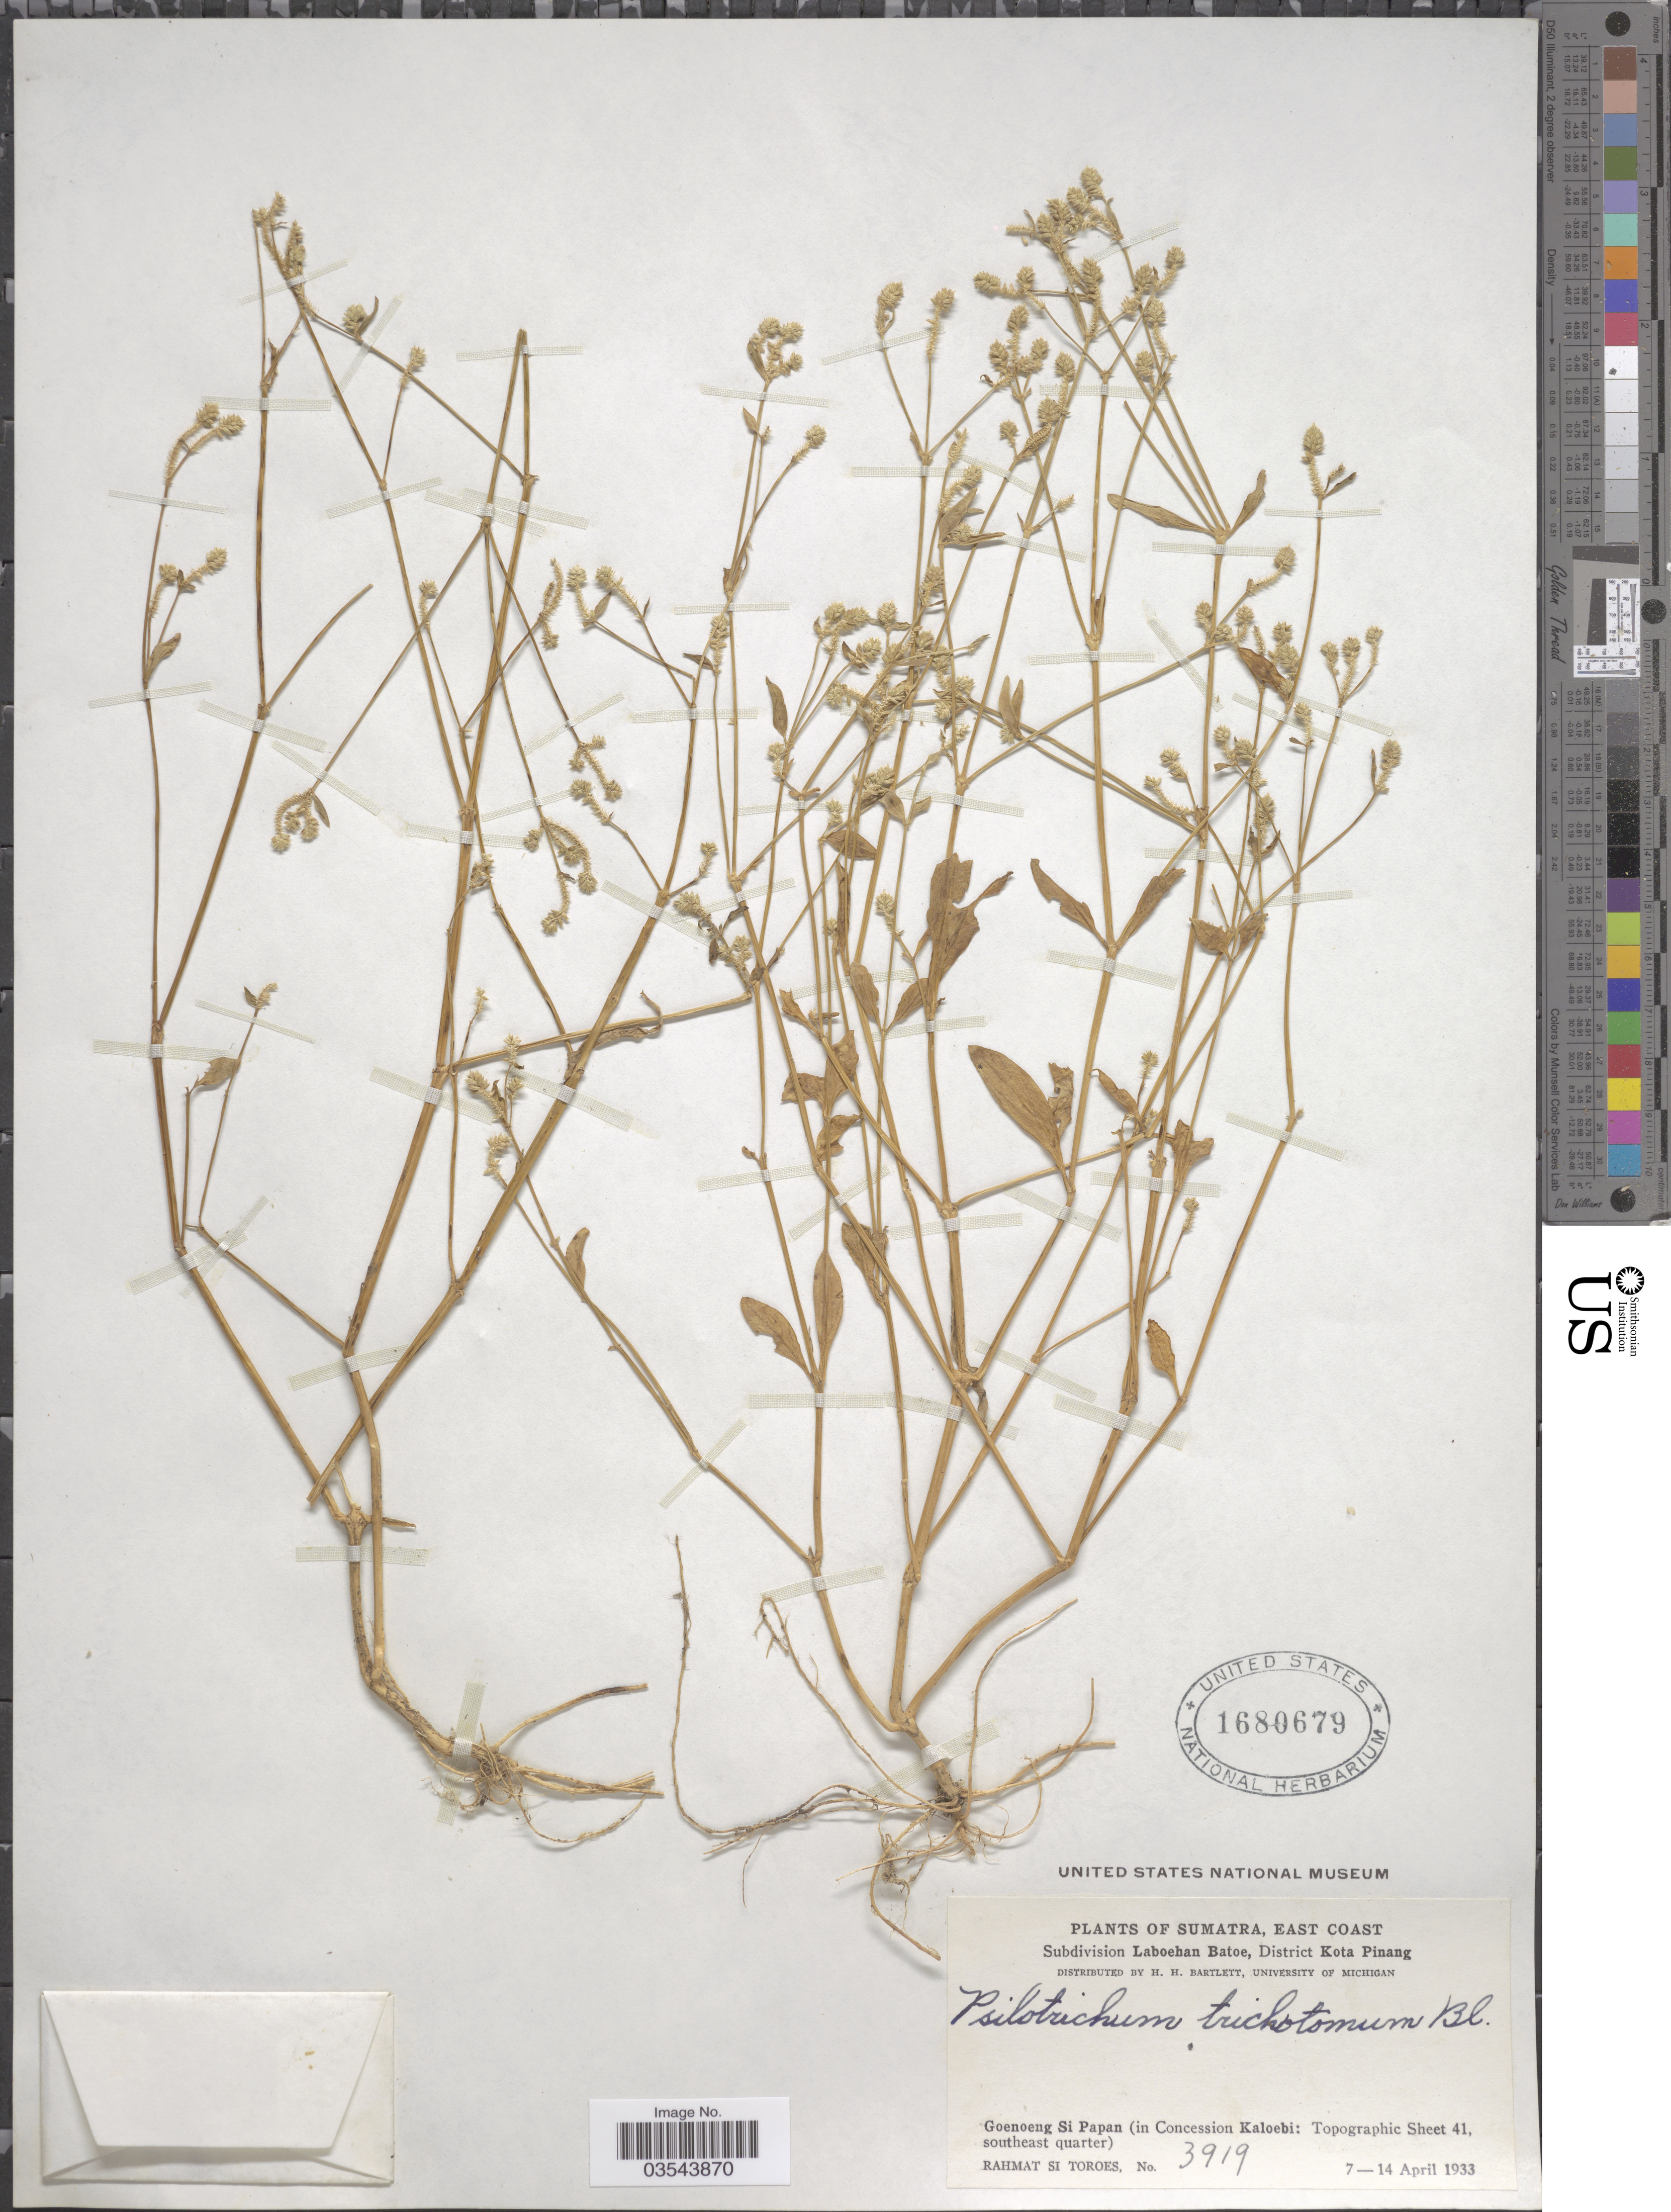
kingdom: Plantae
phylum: Tracheophyta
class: Magnoliopsida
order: Caryophyllales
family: Amaranthaceae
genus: Psilotrichum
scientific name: Psilotrichum ferrugineum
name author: (Roxb.) Moq.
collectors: Rahmat Si Boeea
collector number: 3919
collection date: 1933-04-07/1933-04-14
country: Indonesia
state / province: Sumatra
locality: East Coast, Subdivision Laboehan Batoe, District Kota Pinang. Goenoeng Si Papan (in Concession Kaloebi: Topographic Sheet 41, southeast quarter).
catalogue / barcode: US 1680679